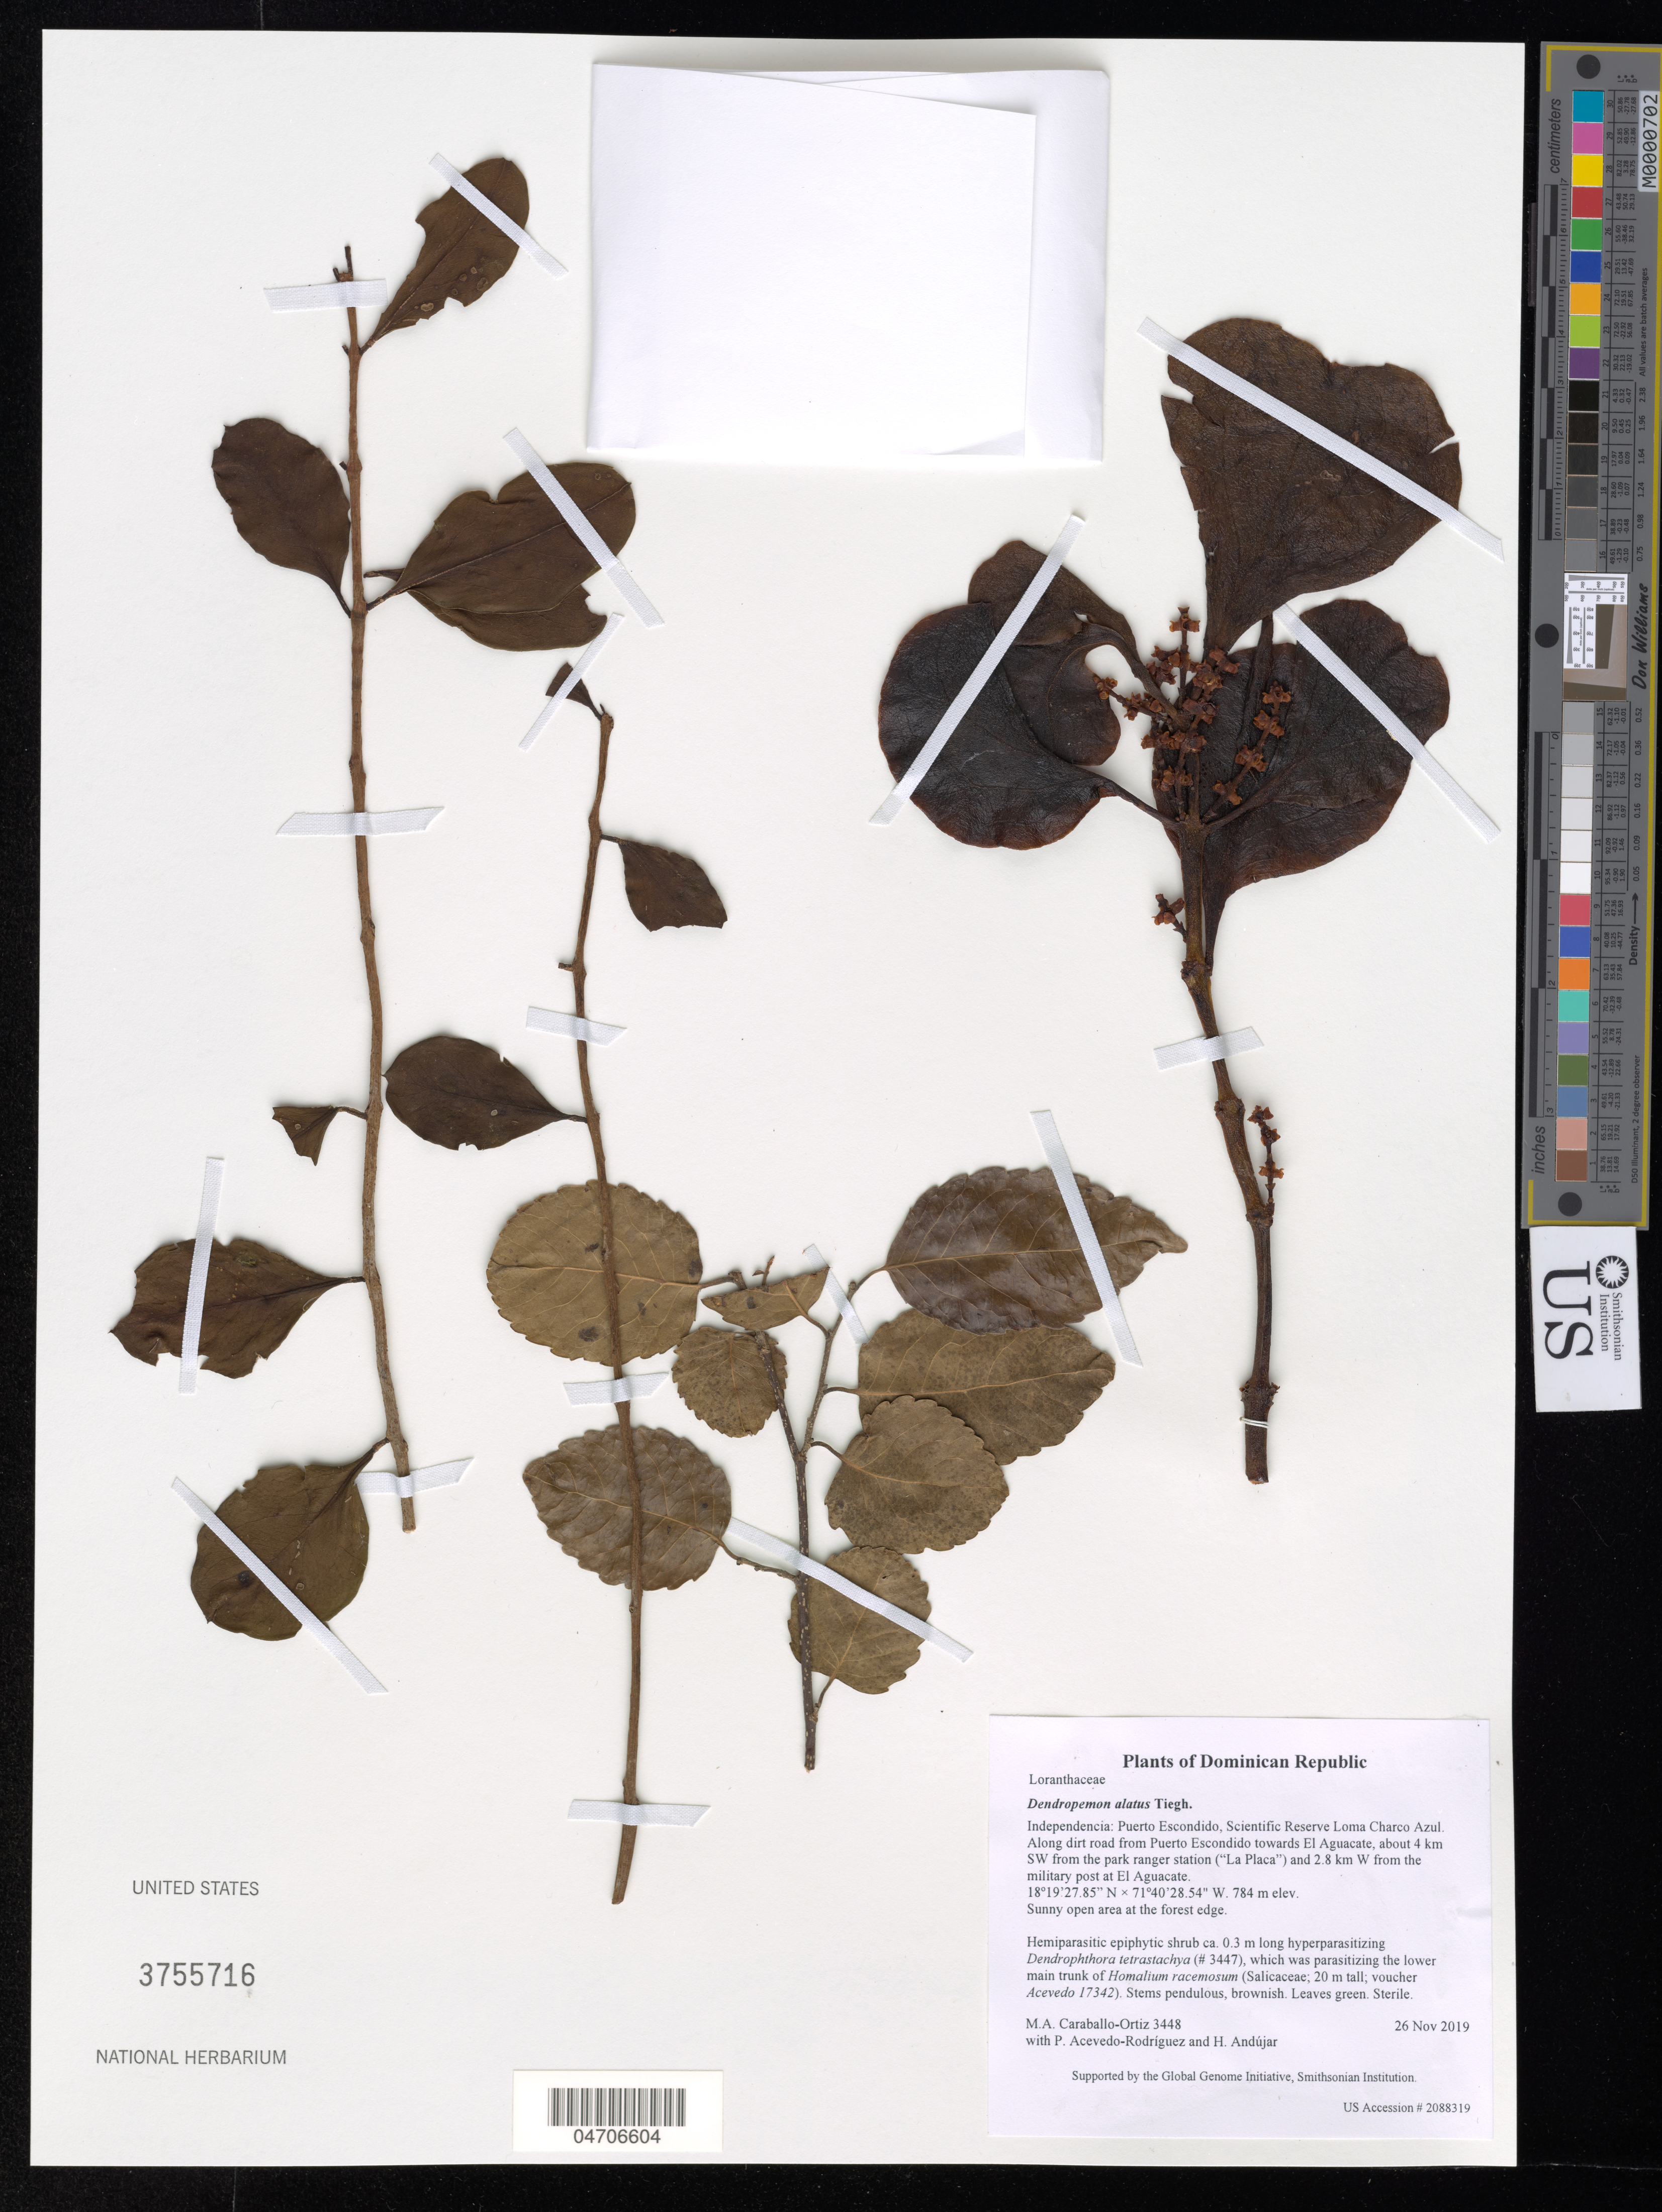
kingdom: Plantae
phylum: Tracheophyta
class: Magnoliopsida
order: Santalales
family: Loranthaceae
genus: Dendropemon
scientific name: Dendropemon alatus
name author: Tiegh.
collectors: M. Caraballo-Ortiz, P. Acevedo-Rodr. & H. Andujar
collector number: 3448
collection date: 2019-11-26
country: Dominican Republic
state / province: Independencia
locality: Puerto Escondido, Scientific Reserve Loma Charco Azul. Along dirt road from Puerto Escondido towards El Aguacate, about 4 km SW from the park ranger station ("La Placa") and 2.8 km W from the military post at El Aguacate.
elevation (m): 784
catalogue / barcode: US 3755716